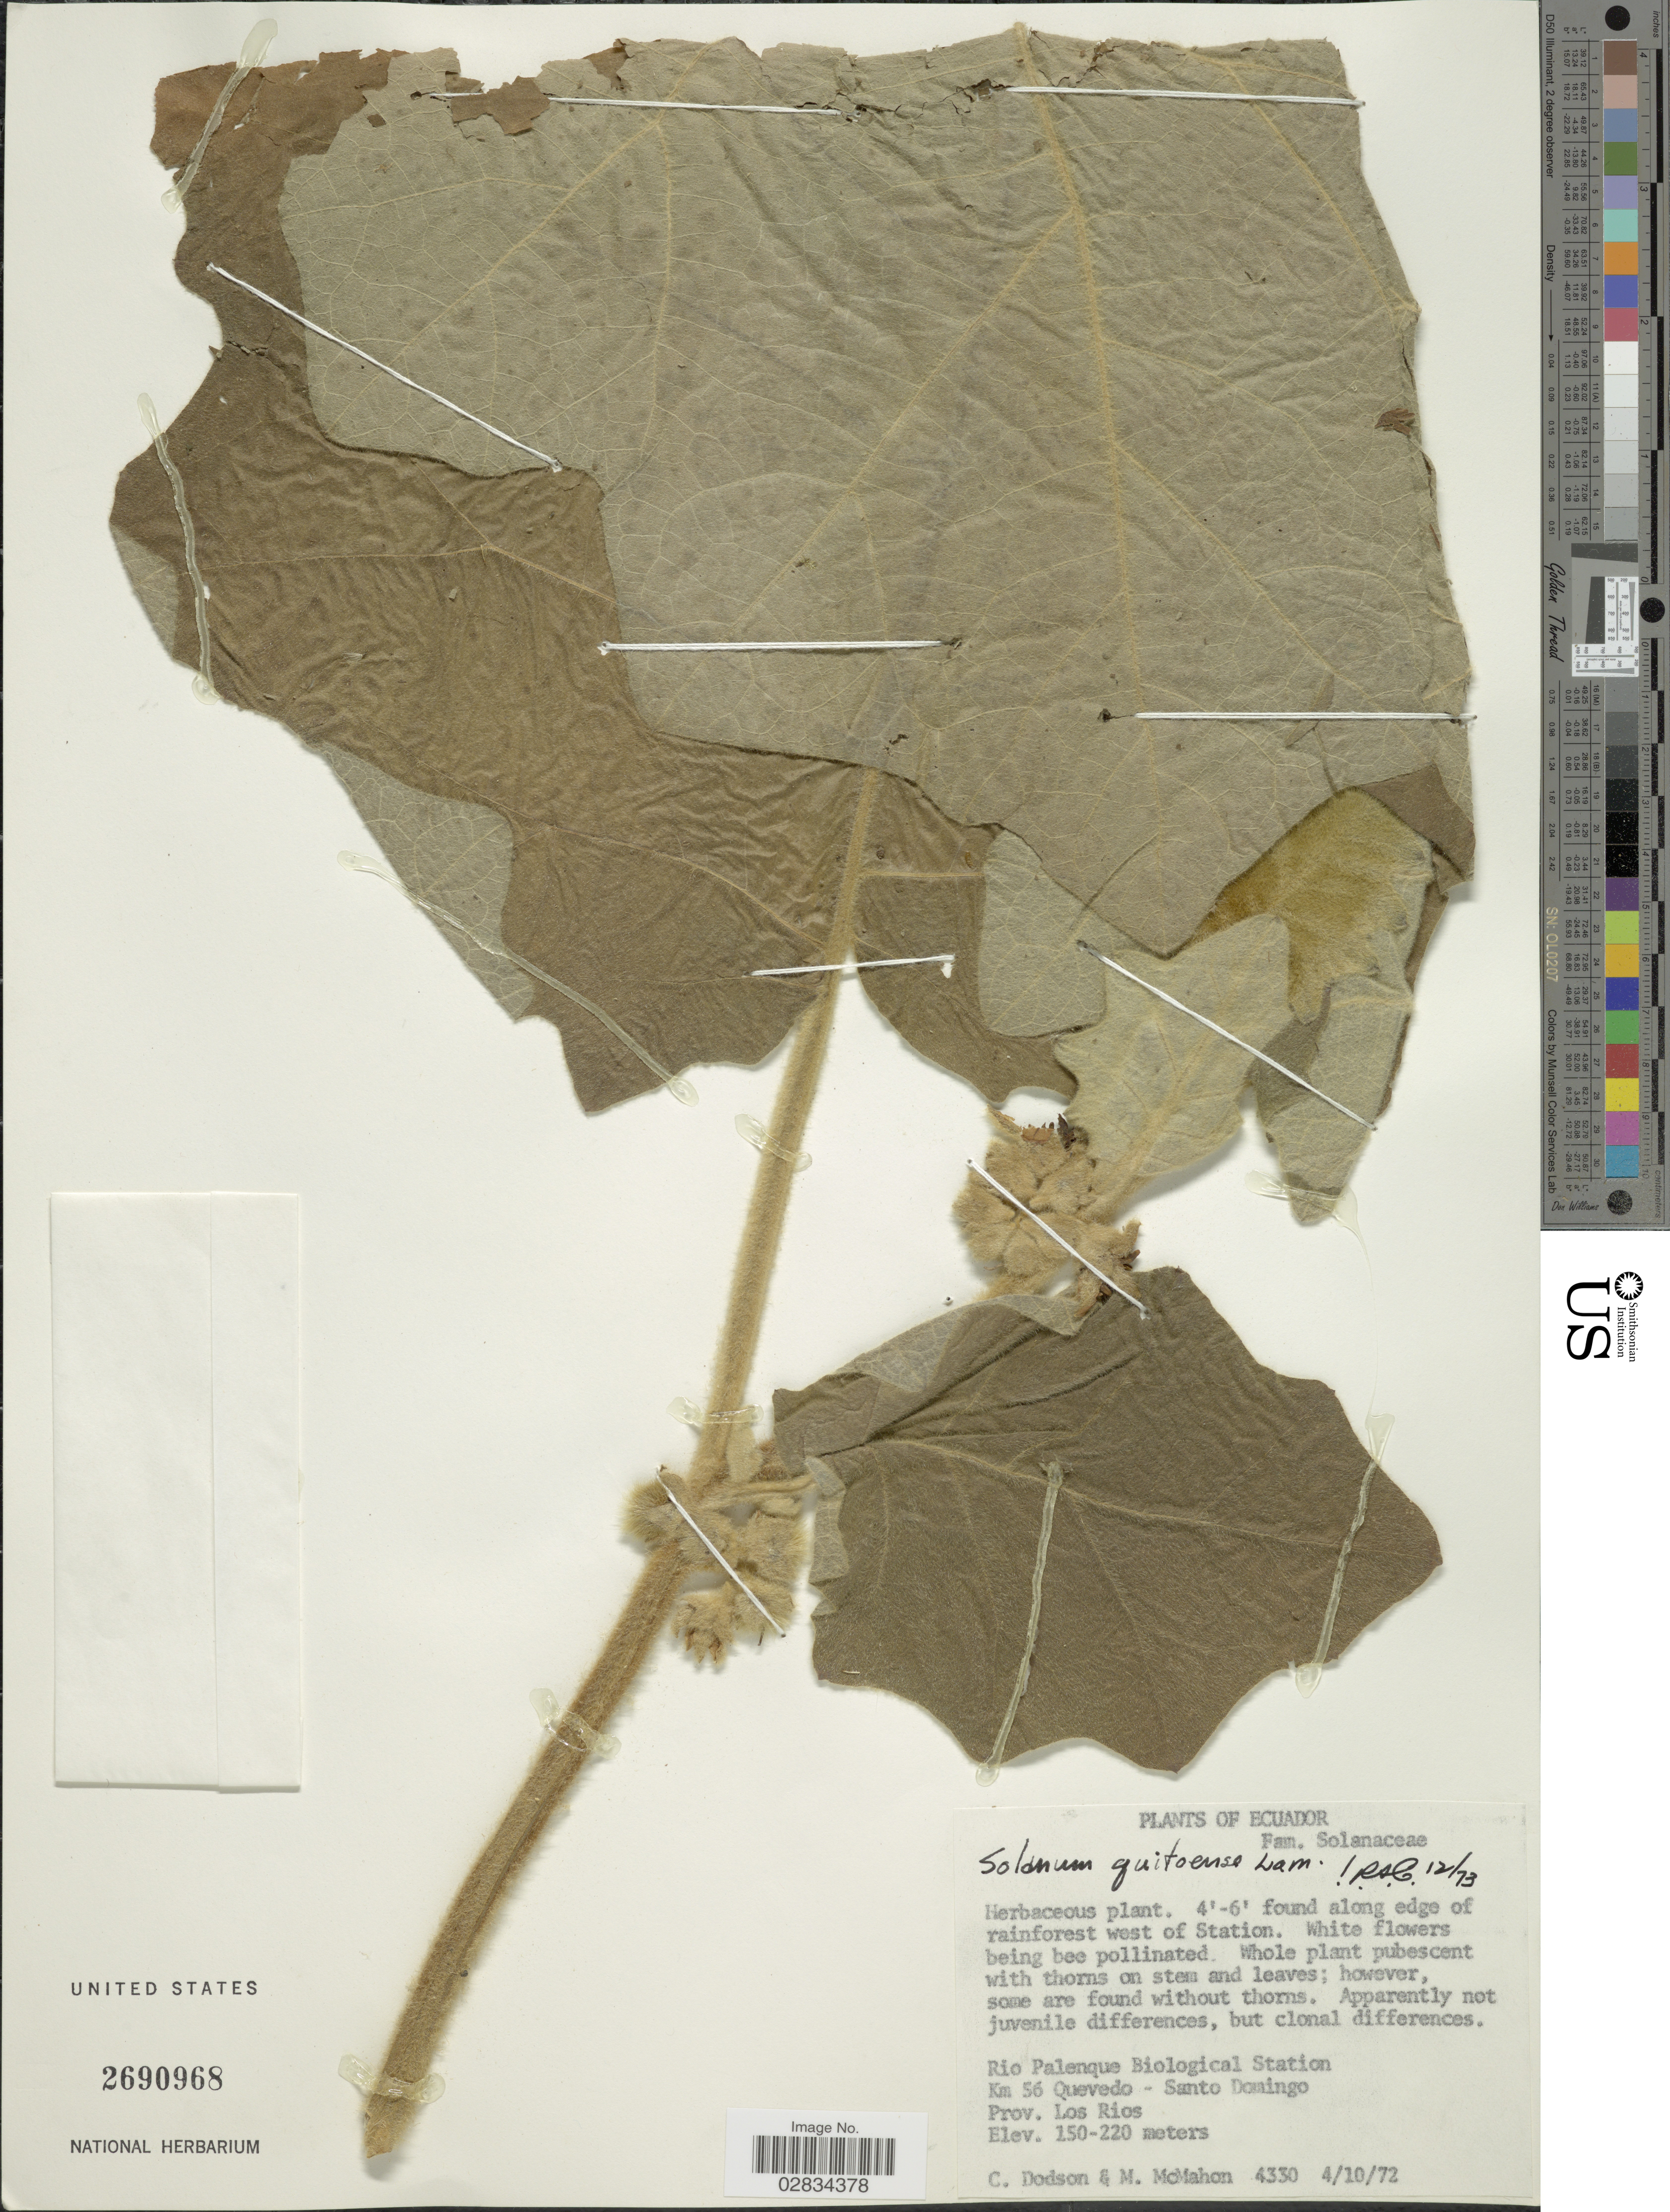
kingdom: Plantae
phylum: Tracheophyta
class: Magnoliopsida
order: Solanales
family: Solanaceae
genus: Solanum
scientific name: Solanum quitoense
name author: Lam.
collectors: C. Dodson & M. McMahon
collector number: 4330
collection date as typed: Transcribed d/m/y: 4/10/72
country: Ecuador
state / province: Los Ríos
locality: Rio Palenque Biological Station. Km 56 Quevedo - Santo Domingo. Prov. Los Rios.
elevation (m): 150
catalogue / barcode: US 2690968